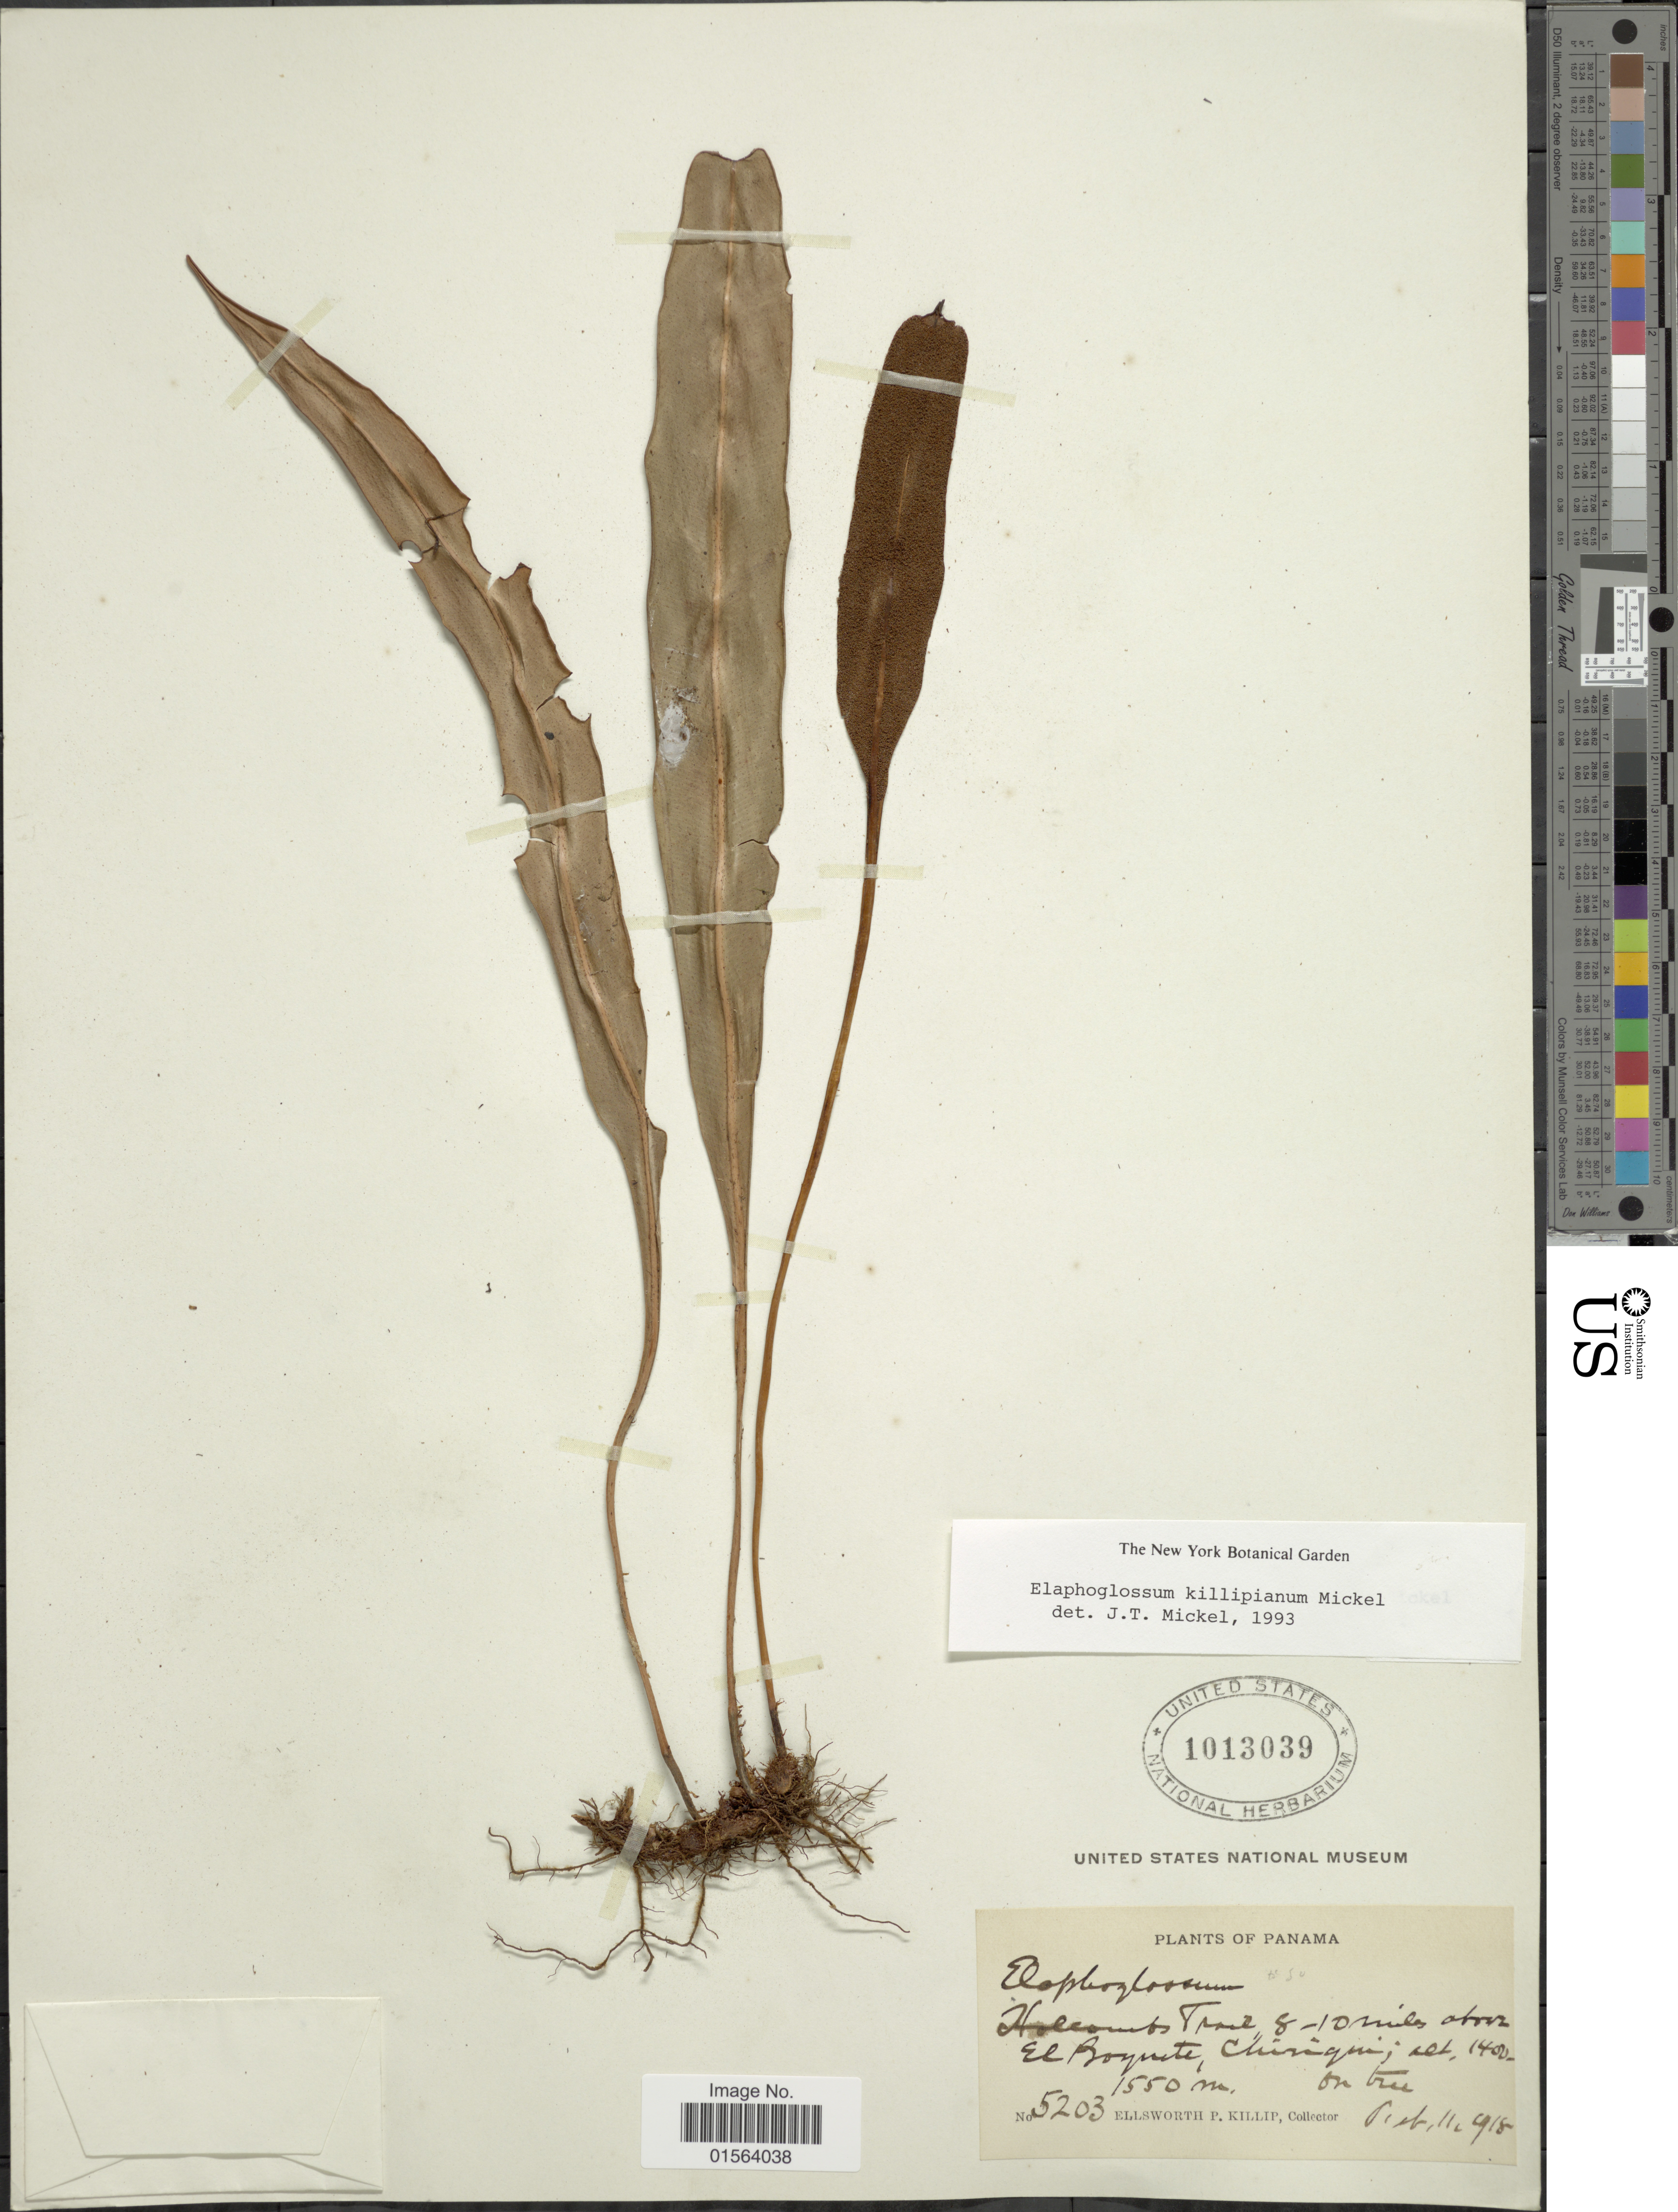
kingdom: Plantae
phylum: Tracheophyta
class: Polypodiopsida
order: Polypodiales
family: Dryopteridaceae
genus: Elaphoglossum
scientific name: Elaphoglossum killipianum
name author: Mickel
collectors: E. P. Killip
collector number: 5203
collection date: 1918-02-11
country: Panama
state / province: Chiriqui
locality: Holcombs Trail, 8-10 miles above El Boquete, Chiriqui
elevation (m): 1400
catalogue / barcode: US 1013039